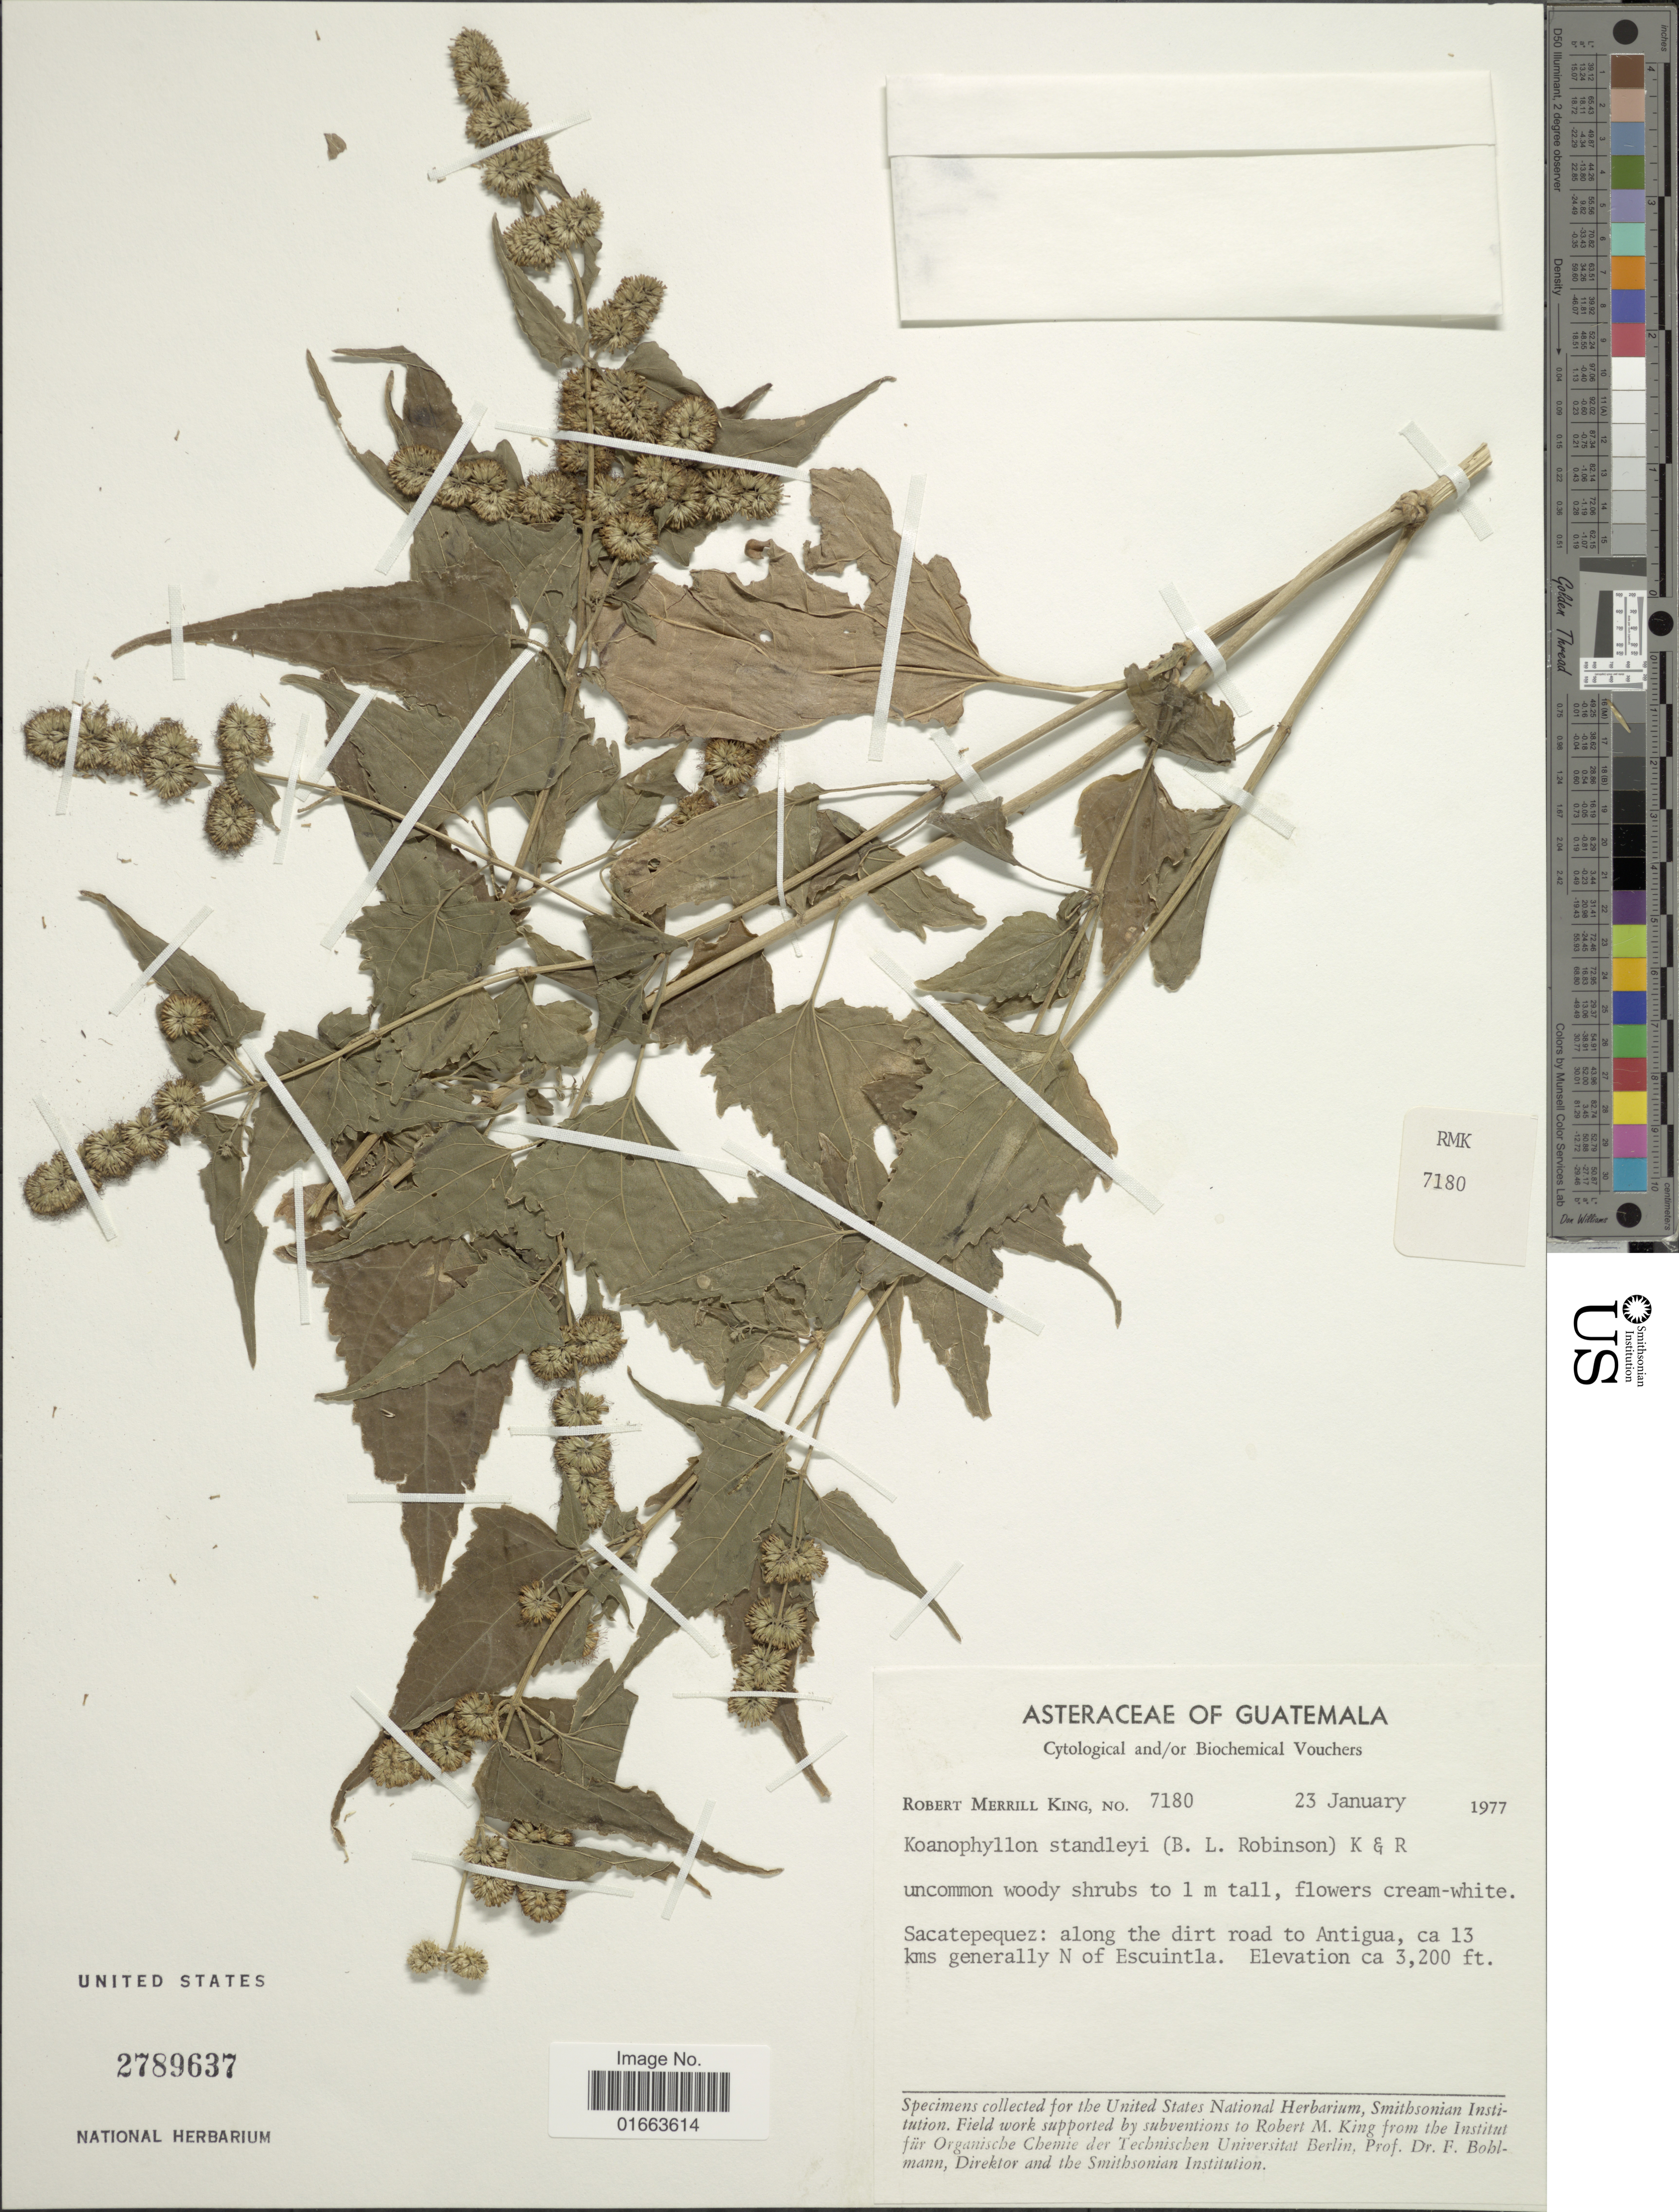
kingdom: Plantae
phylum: Tracheophyta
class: Magnoliopsida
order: Asterales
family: Asteraceae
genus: Koanophyllon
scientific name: Koanophyllon standleyi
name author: (B.L. Rob.) R.M. King & H. Rob.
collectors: R. M. King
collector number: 7180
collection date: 1977-01-23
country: Guatemala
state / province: Sacatepéquez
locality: Along the dirt road to Antigua, ca 13 kms generally N of Escuintla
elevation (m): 975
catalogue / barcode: US 2789637